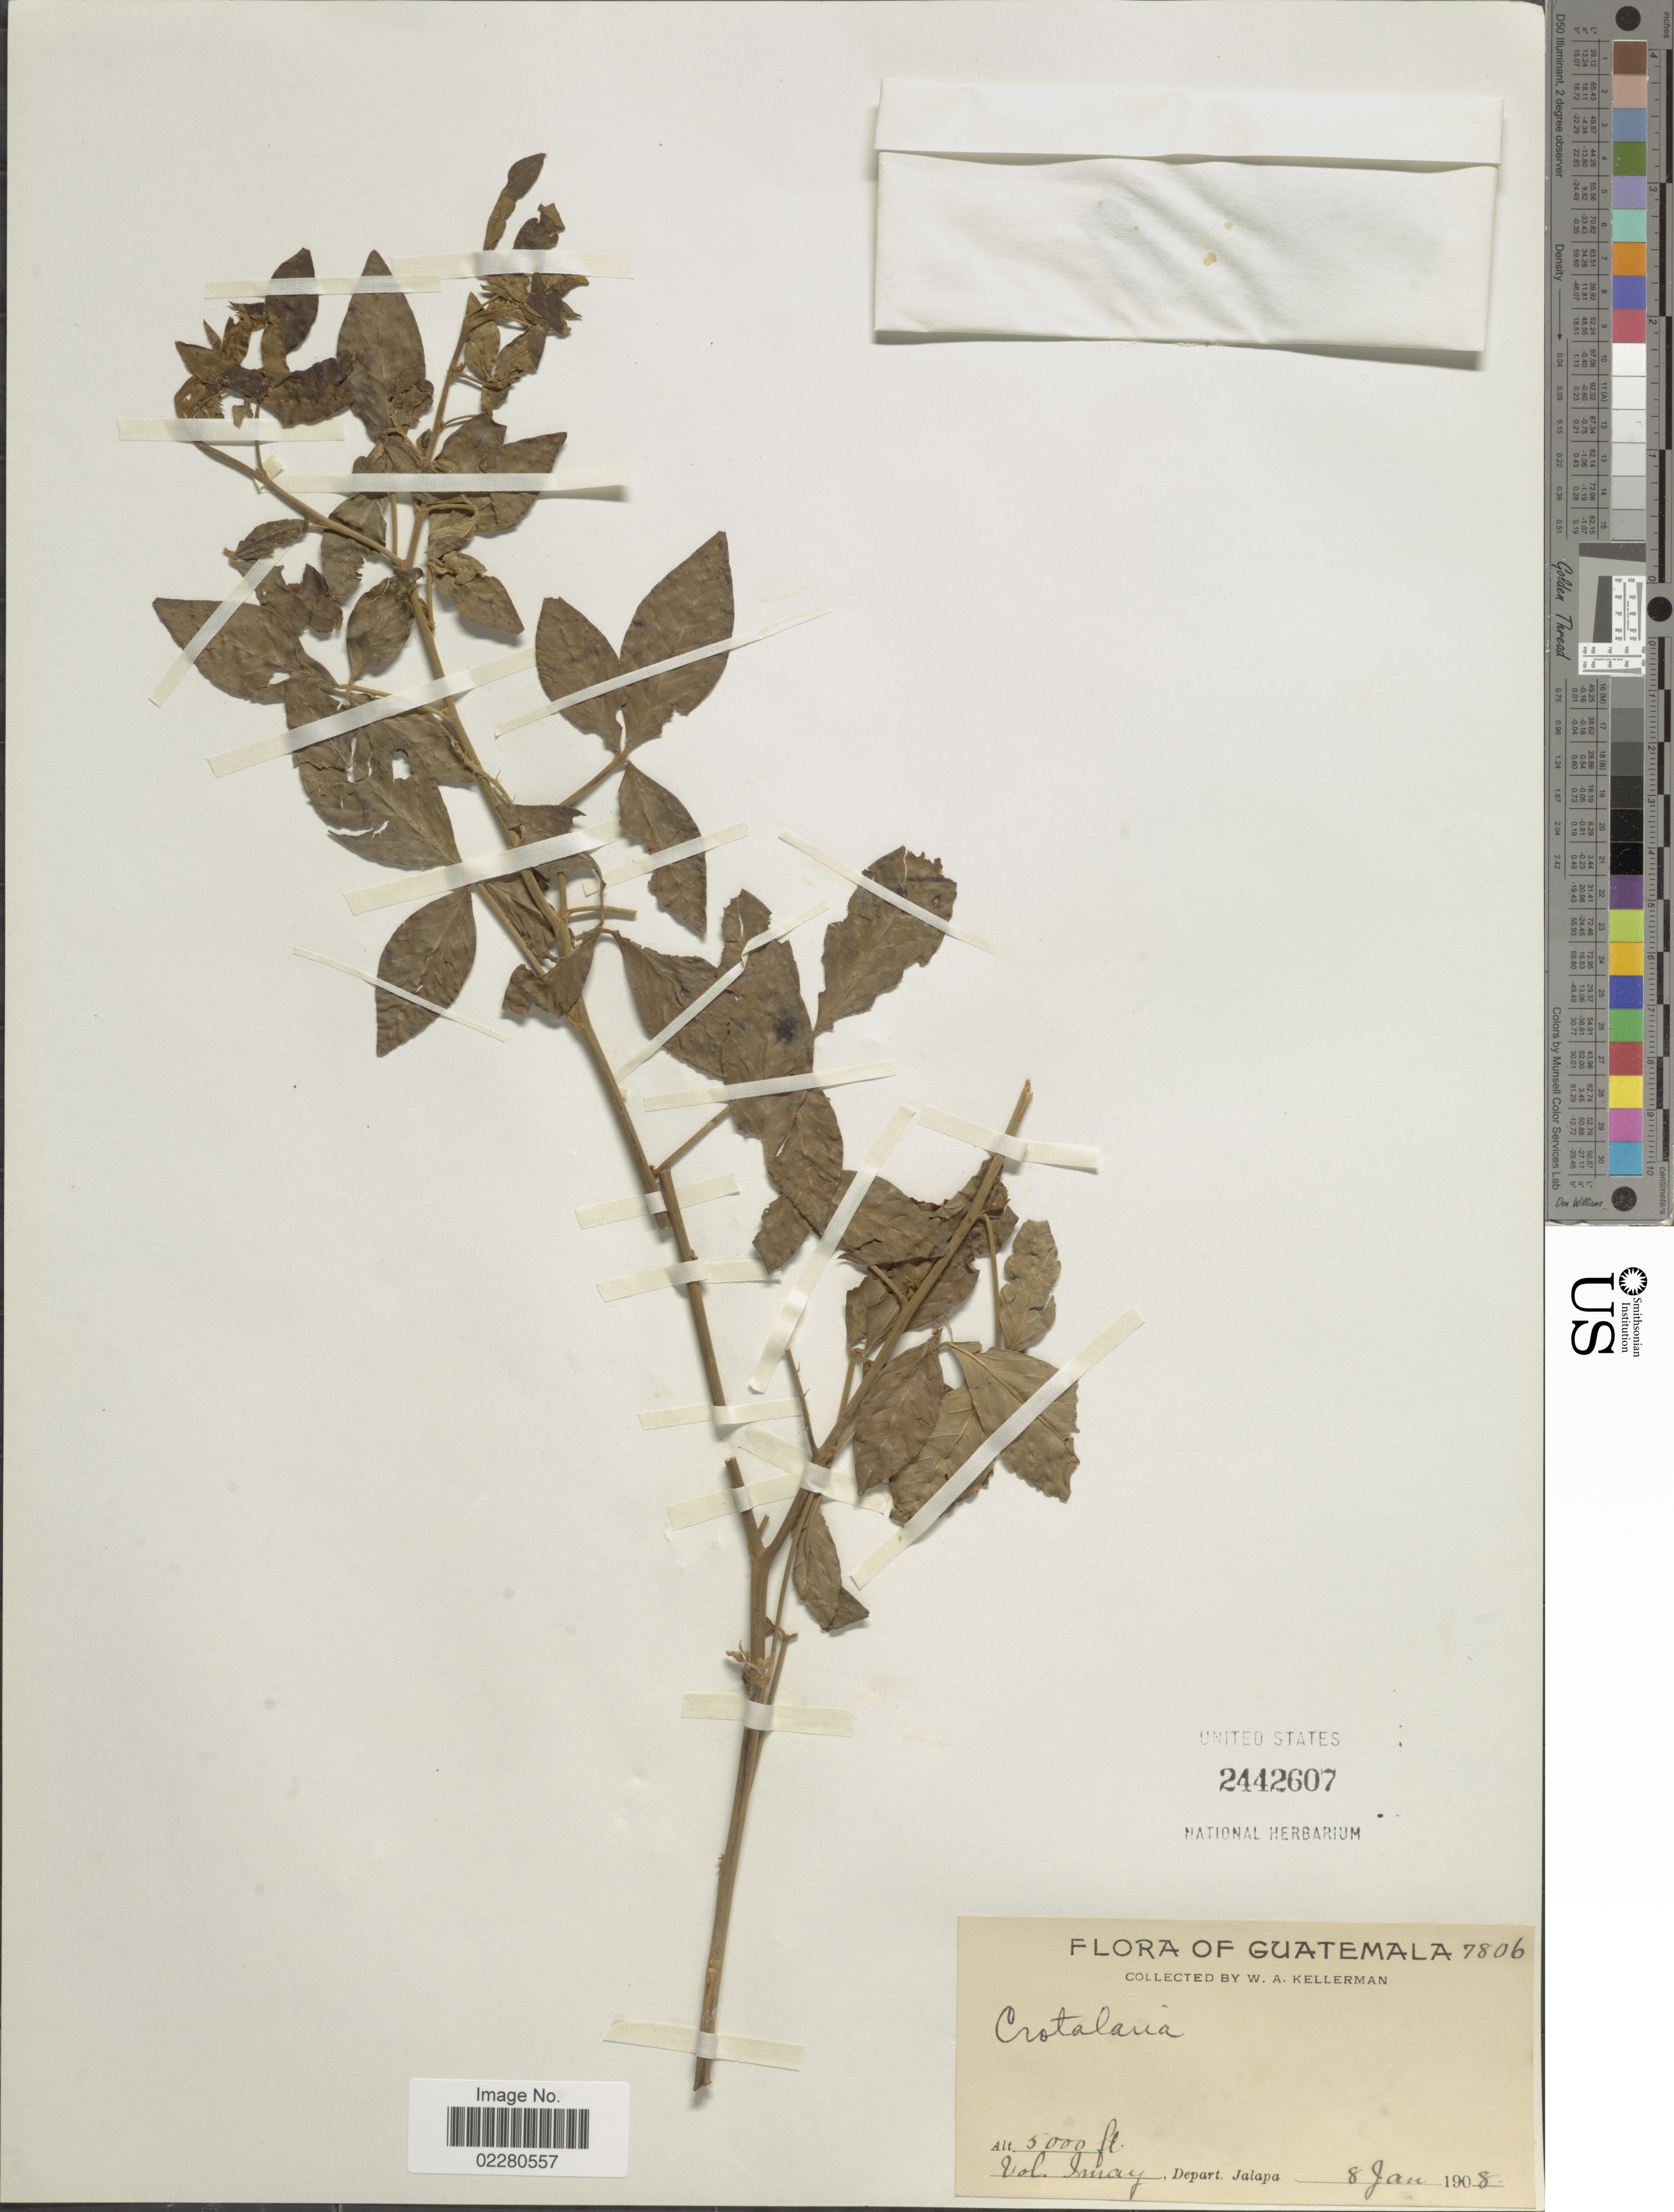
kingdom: Plantae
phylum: Tracheophyta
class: Magnoliopsida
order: Fabales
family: Fabaceae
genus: Crotalaria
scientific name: Crotalaria sp.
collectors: W. Kellerman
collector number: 7806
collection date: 1908-01-08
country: Guatemala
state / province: Jalapa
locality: Vol. Imay. Depart. Jalapa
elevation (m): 1524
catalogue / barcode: US 2442607